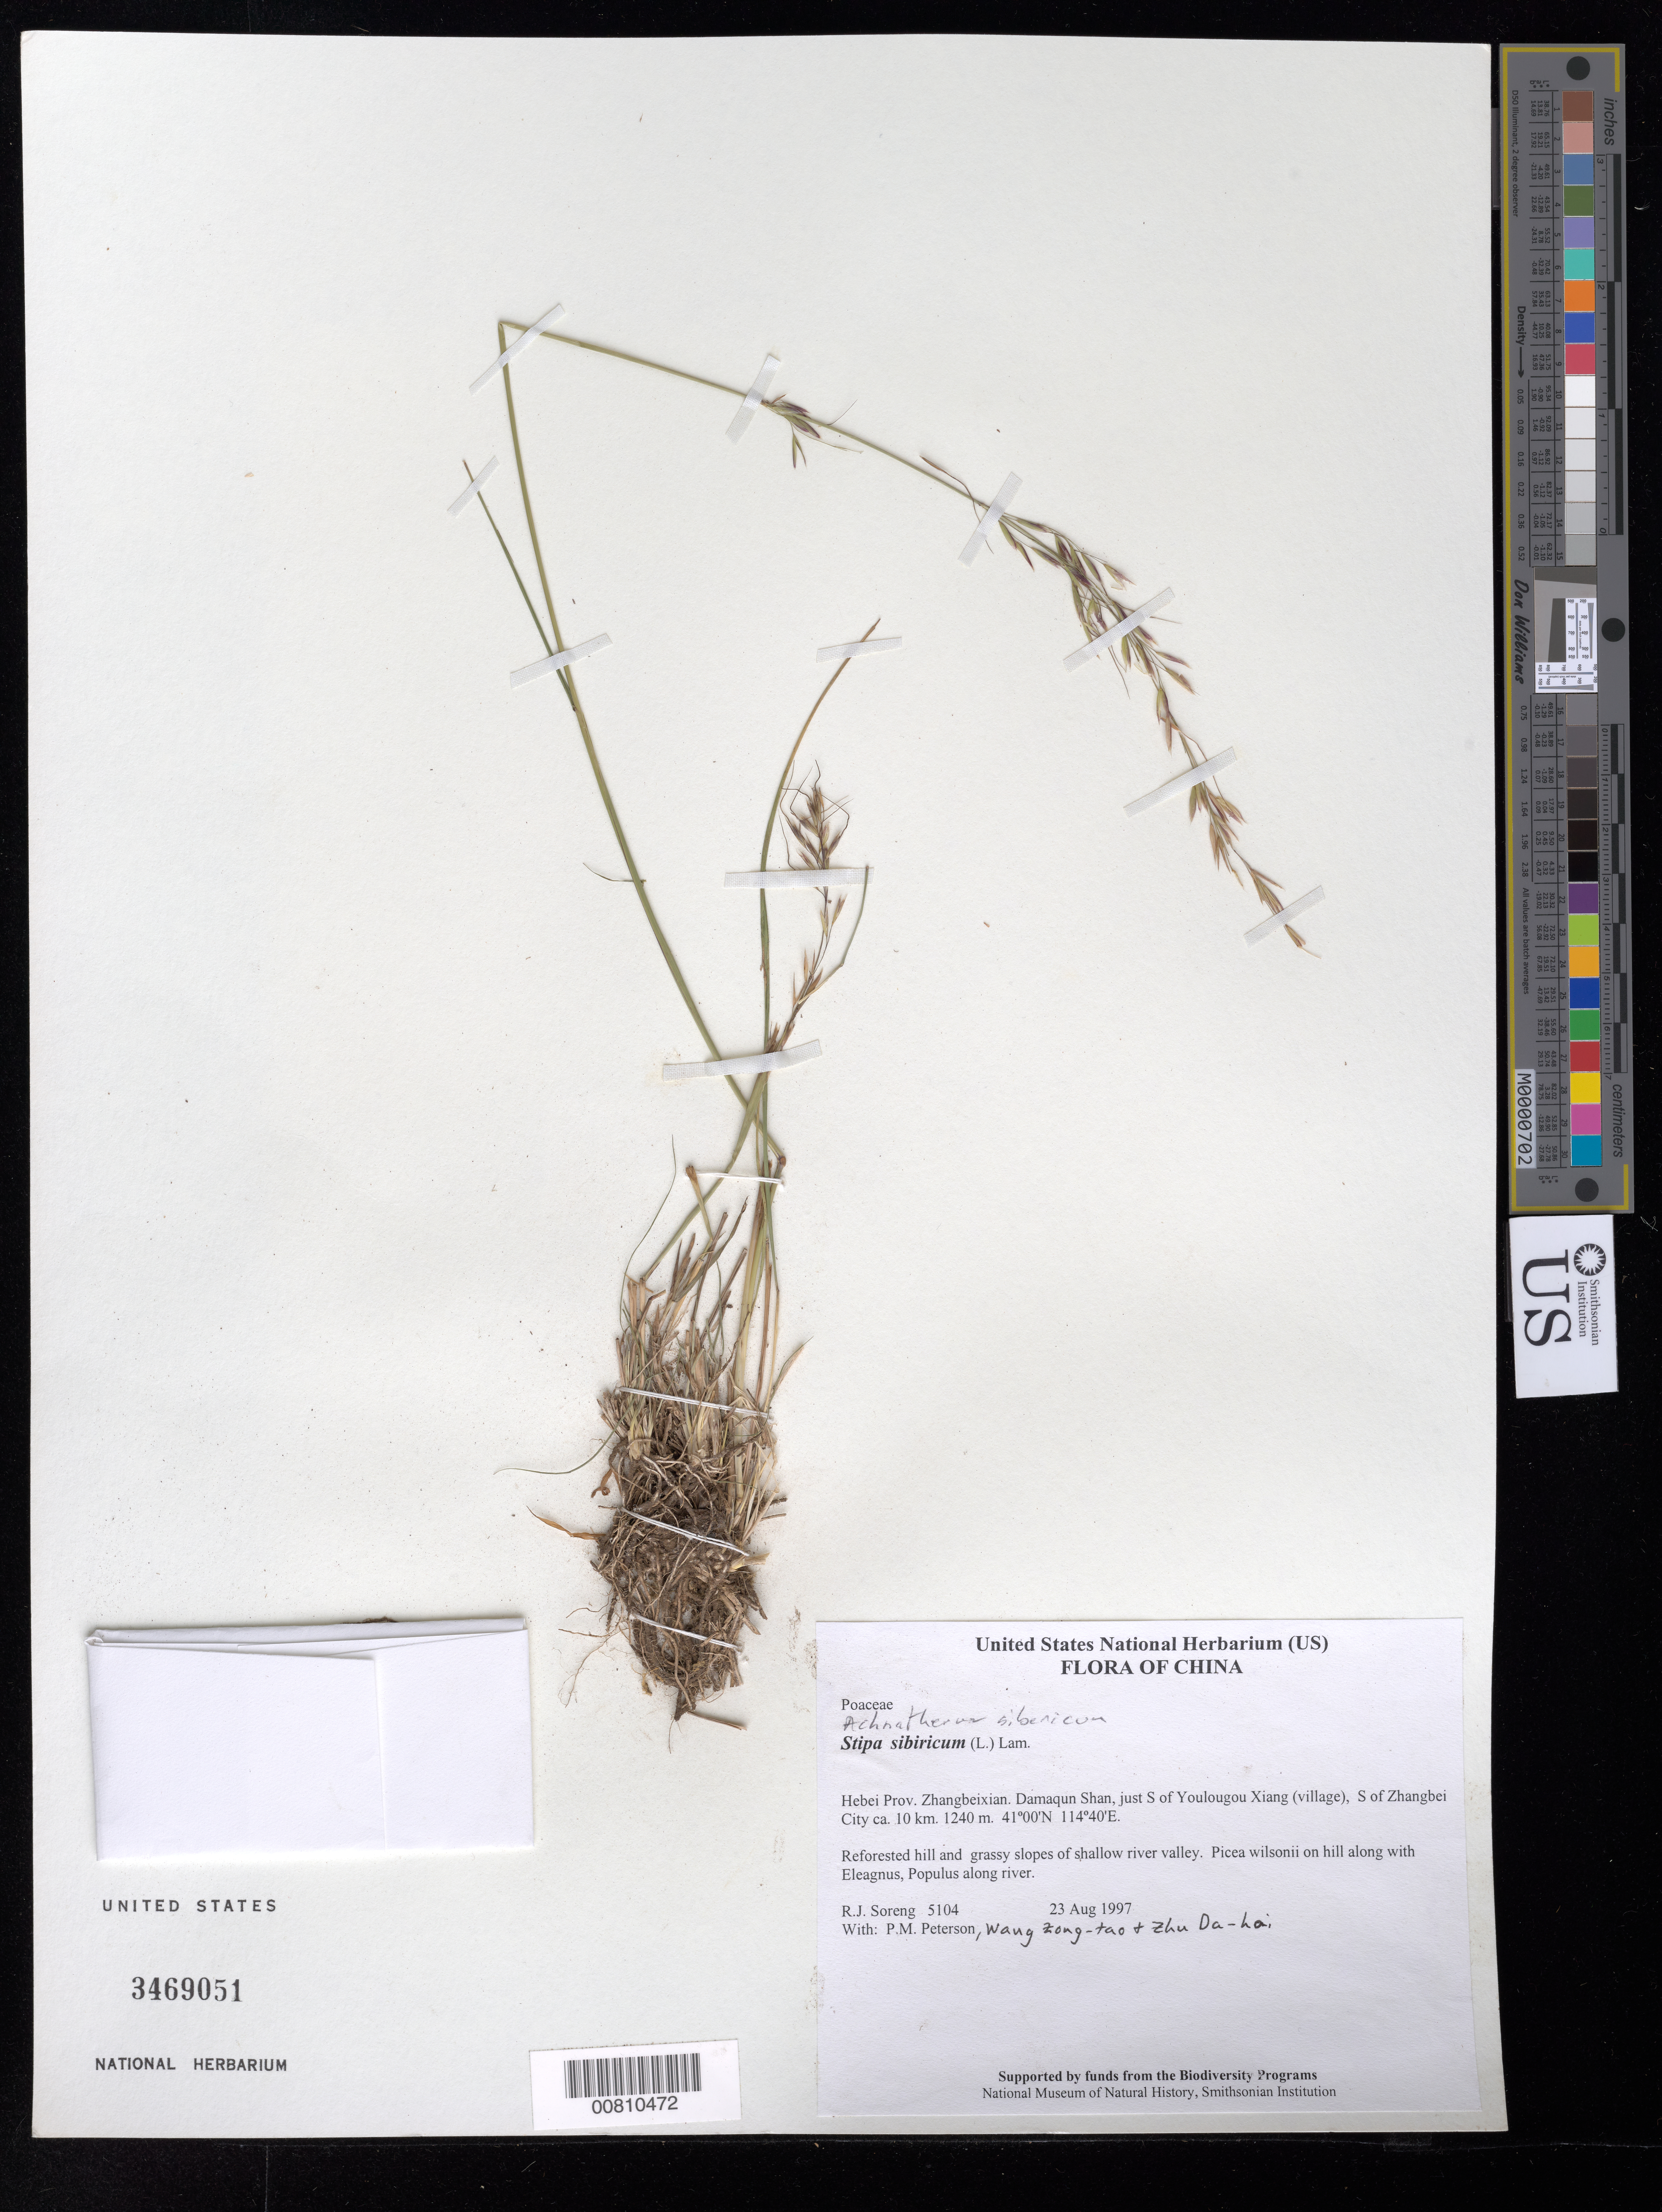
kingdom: Plantae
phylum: Tracheophyta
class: Liliopsida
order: Poales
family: Poaceae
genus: Achnatherum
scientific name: Achnatherum sibiricum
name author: (L.) Keng ex Tzvelev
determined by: Soreng, Robert J., Research Associate (BOT), Smithsonian Institution - National Museum of Natural History (UNITED STATES)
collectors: R. J. Soreng, P. M. Peterson & Zhu Da-hai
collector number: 5104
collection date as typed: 23 Aug 1997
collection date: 1997-08-23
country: China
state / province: Hebei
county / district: Zhangbeixian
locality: Damaqun Shan, just S of Youlougou Xiang (village), S of Zhangbei City ca. 10 km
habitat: Reforested hill and grassy slopes of shallow river valley. Picea wilsonii on hill along with Eleagnus, Populus along river.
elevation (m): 1240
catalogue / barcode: US 3469051